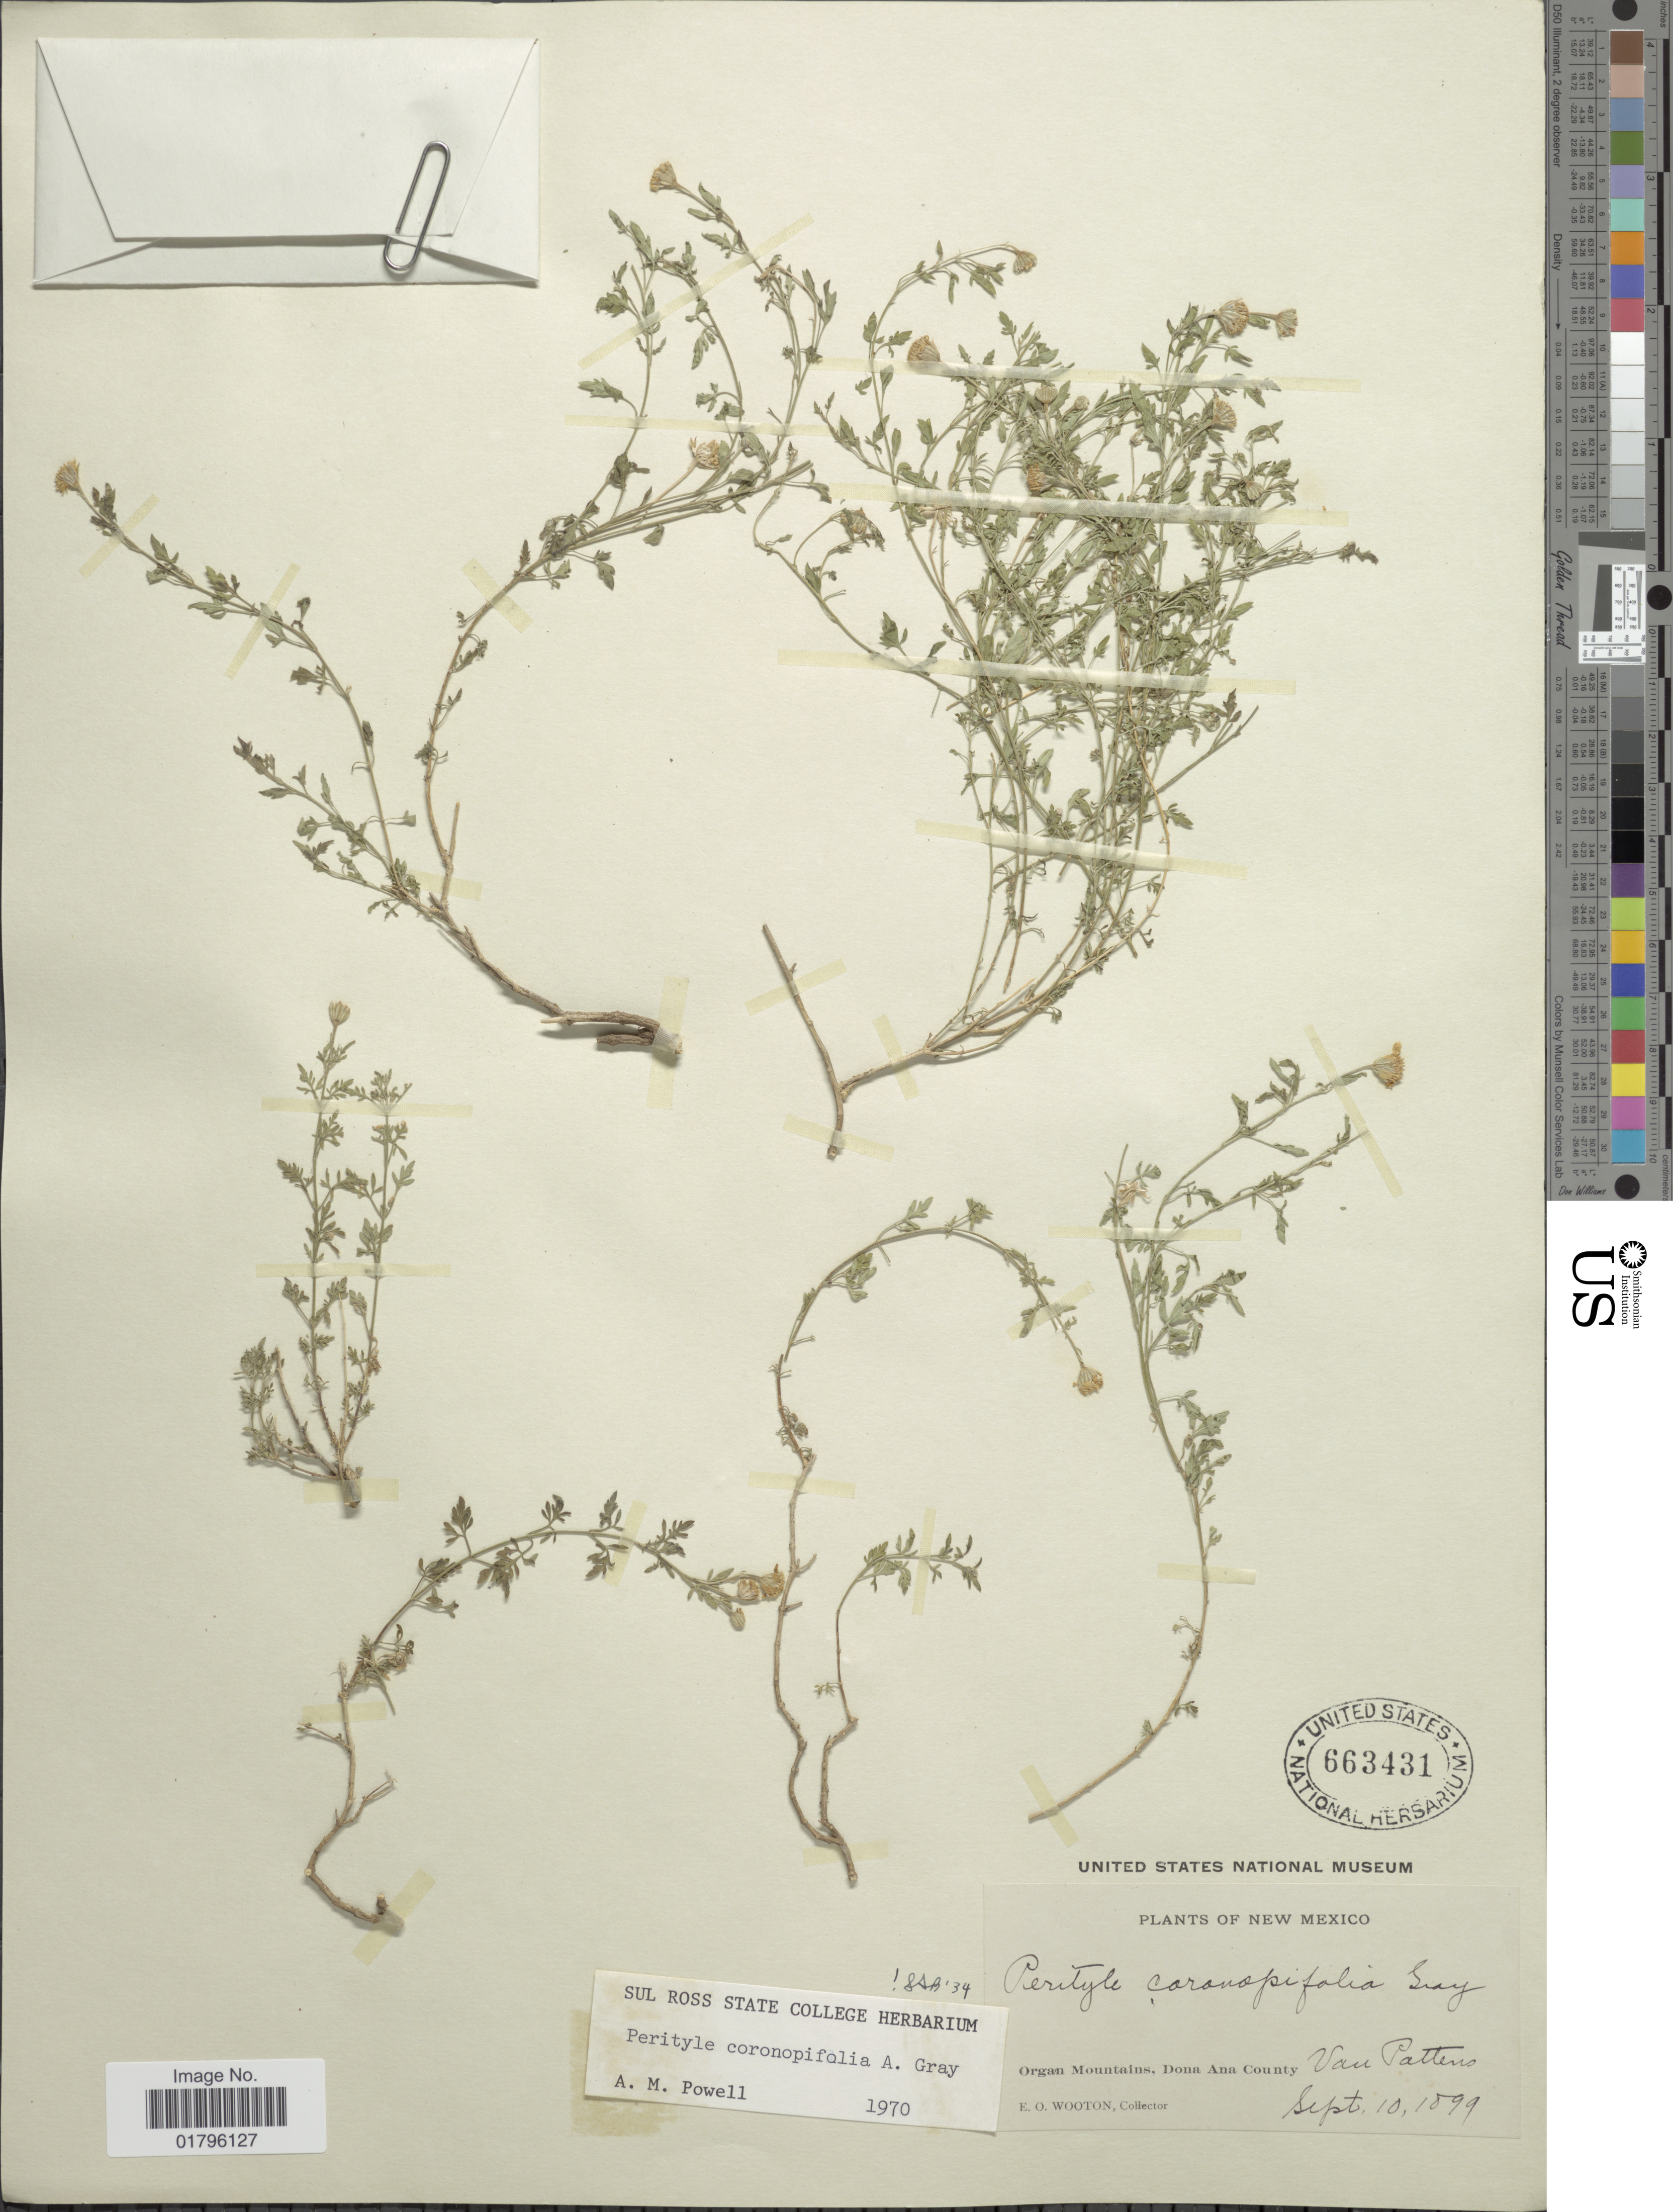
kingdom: Plantae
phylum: Tracheophyta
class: Magnoliopsida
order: Asterales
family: Asteraceae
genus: Perityle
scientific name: Perityle coronopifolia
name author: A. Gray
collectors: E. O. Wooton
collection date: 1899-09-10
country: United States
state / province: New Mexico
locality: Organ Mountains, Dona Ana County. Van Pattens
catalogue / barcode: US 663431